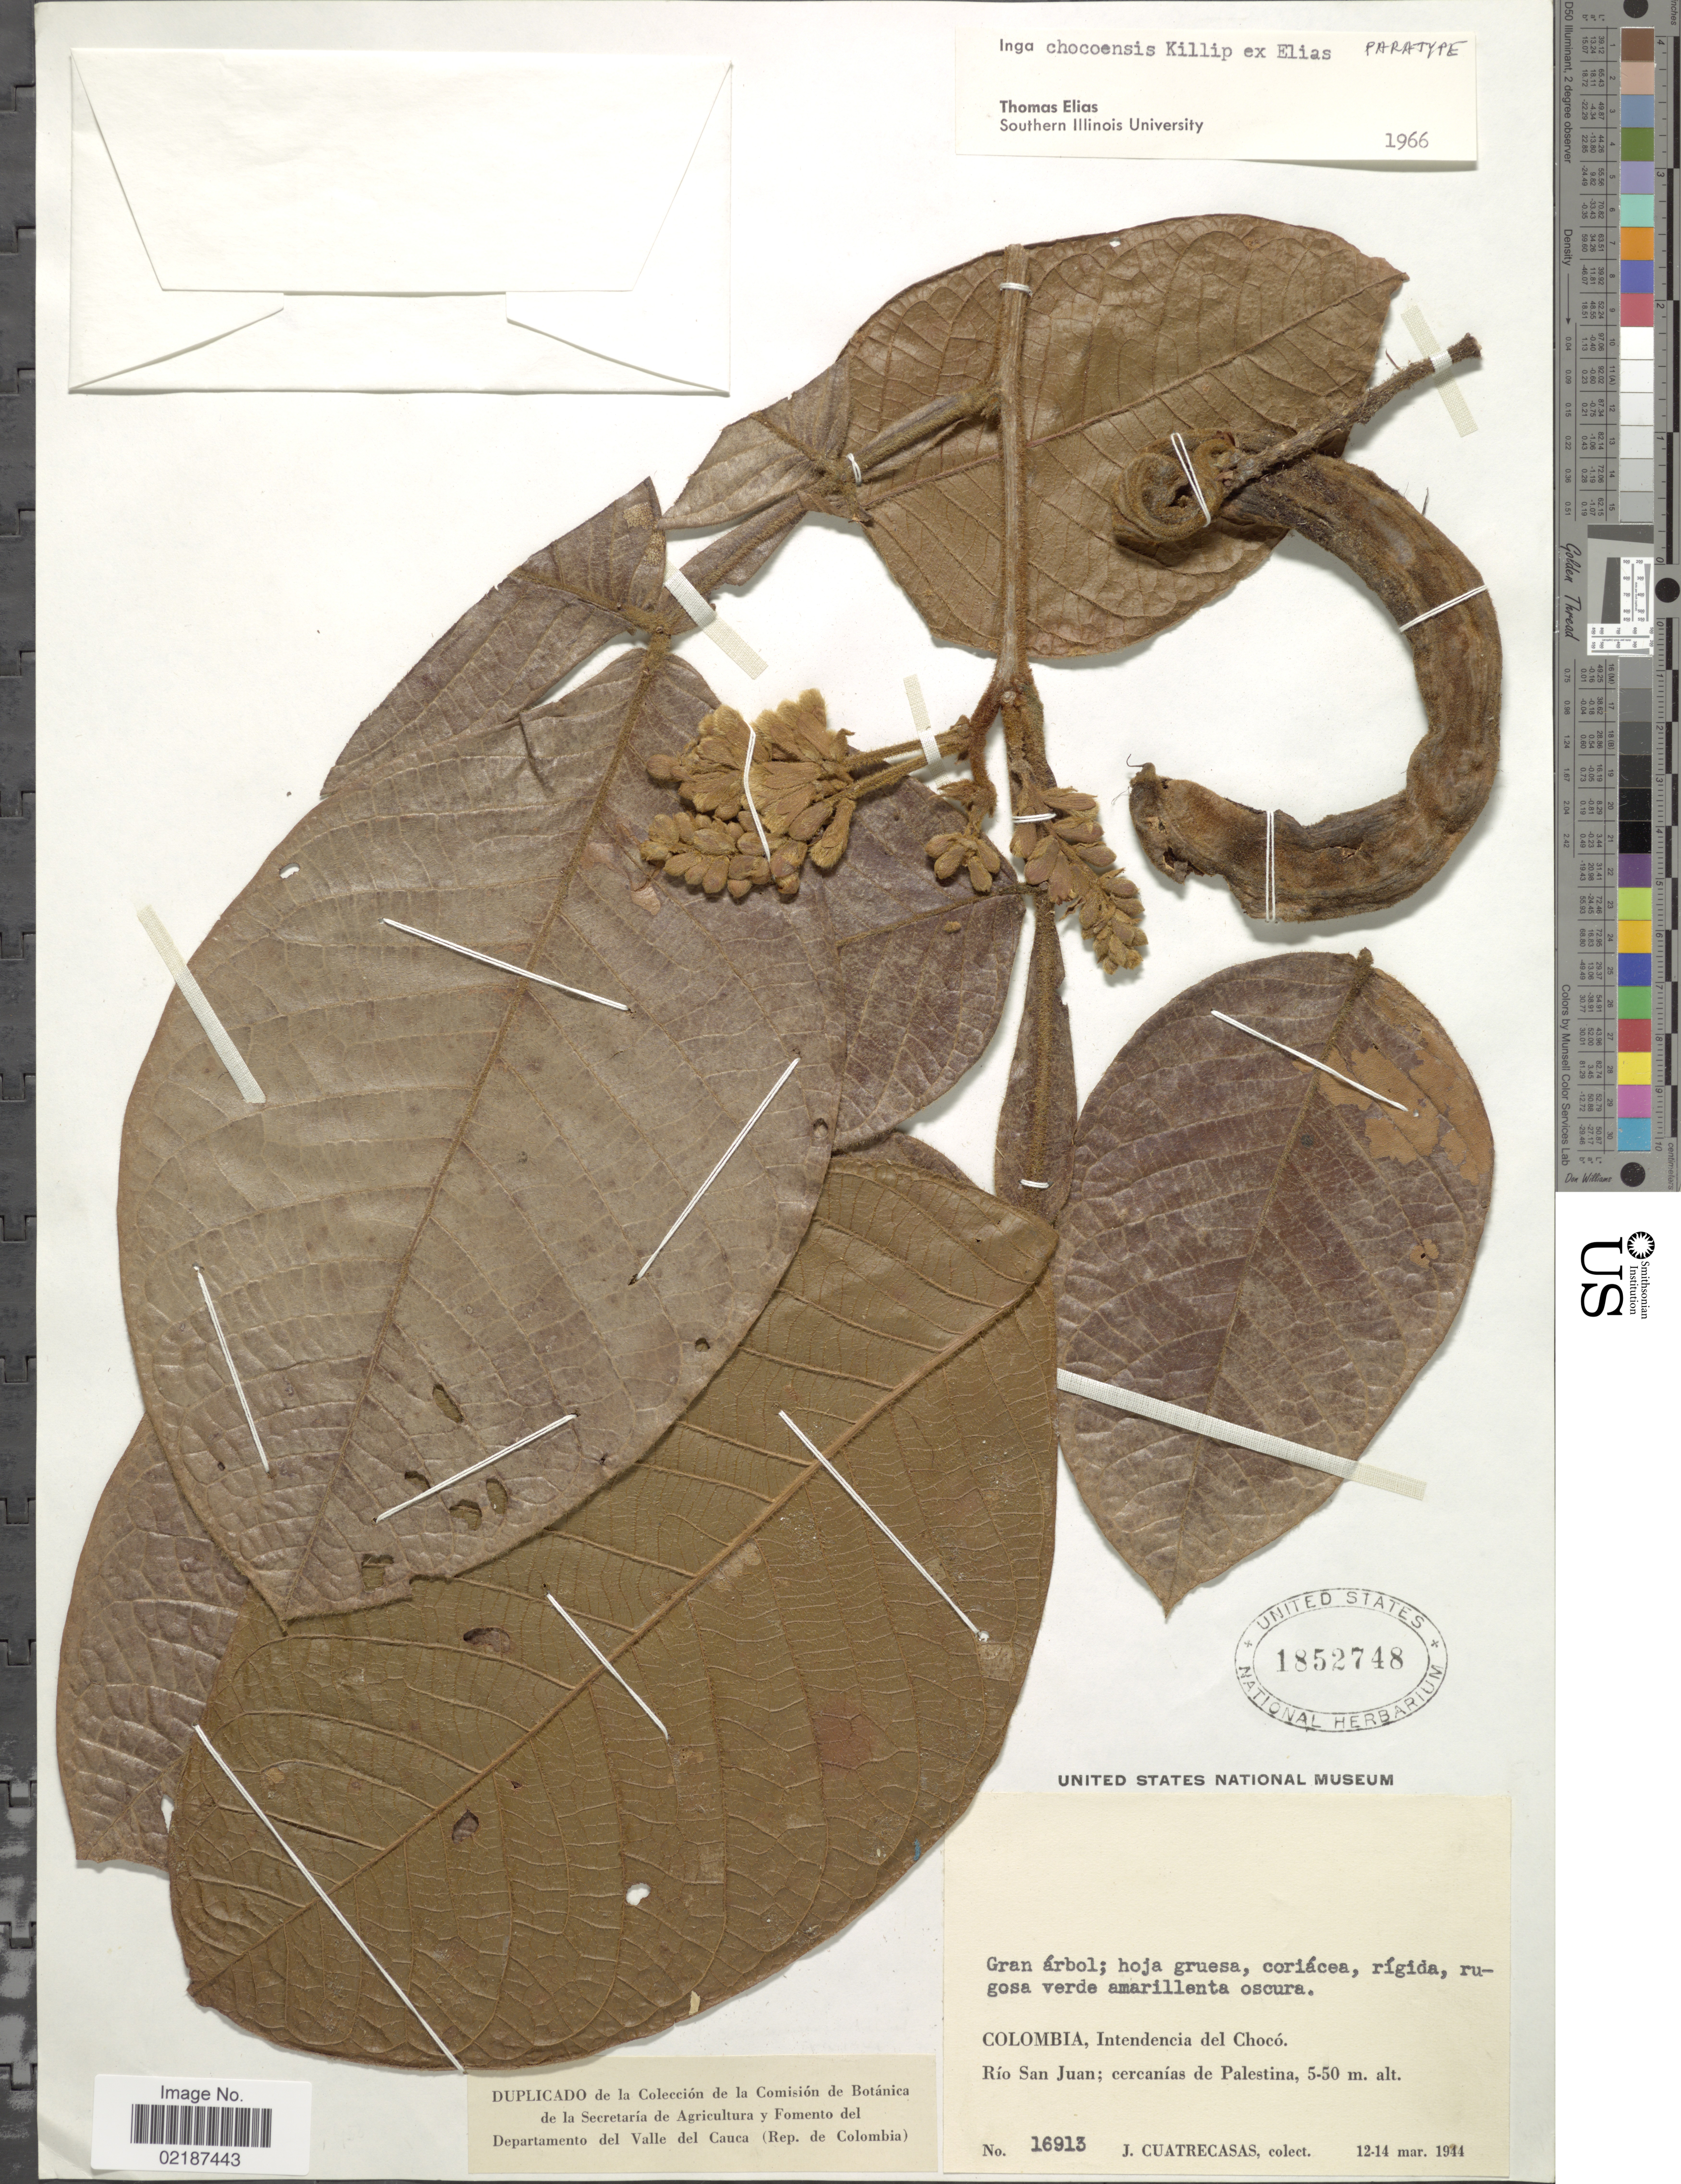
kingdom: Plantae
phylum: Tracheophyta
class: Magnoliopsida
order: Fabales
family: Fabaceae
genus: Inga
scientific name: Inga chocoensis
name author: Killip ex T.S. Elias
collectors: J. Cuatrecasas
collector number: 16913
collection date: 1914-03-12/1914-03-14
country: Colombia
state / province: Chocó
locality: Intendencia del Choco. Rio San Juan; cercanias de Palestina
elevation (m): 5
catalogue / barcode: US 1852748